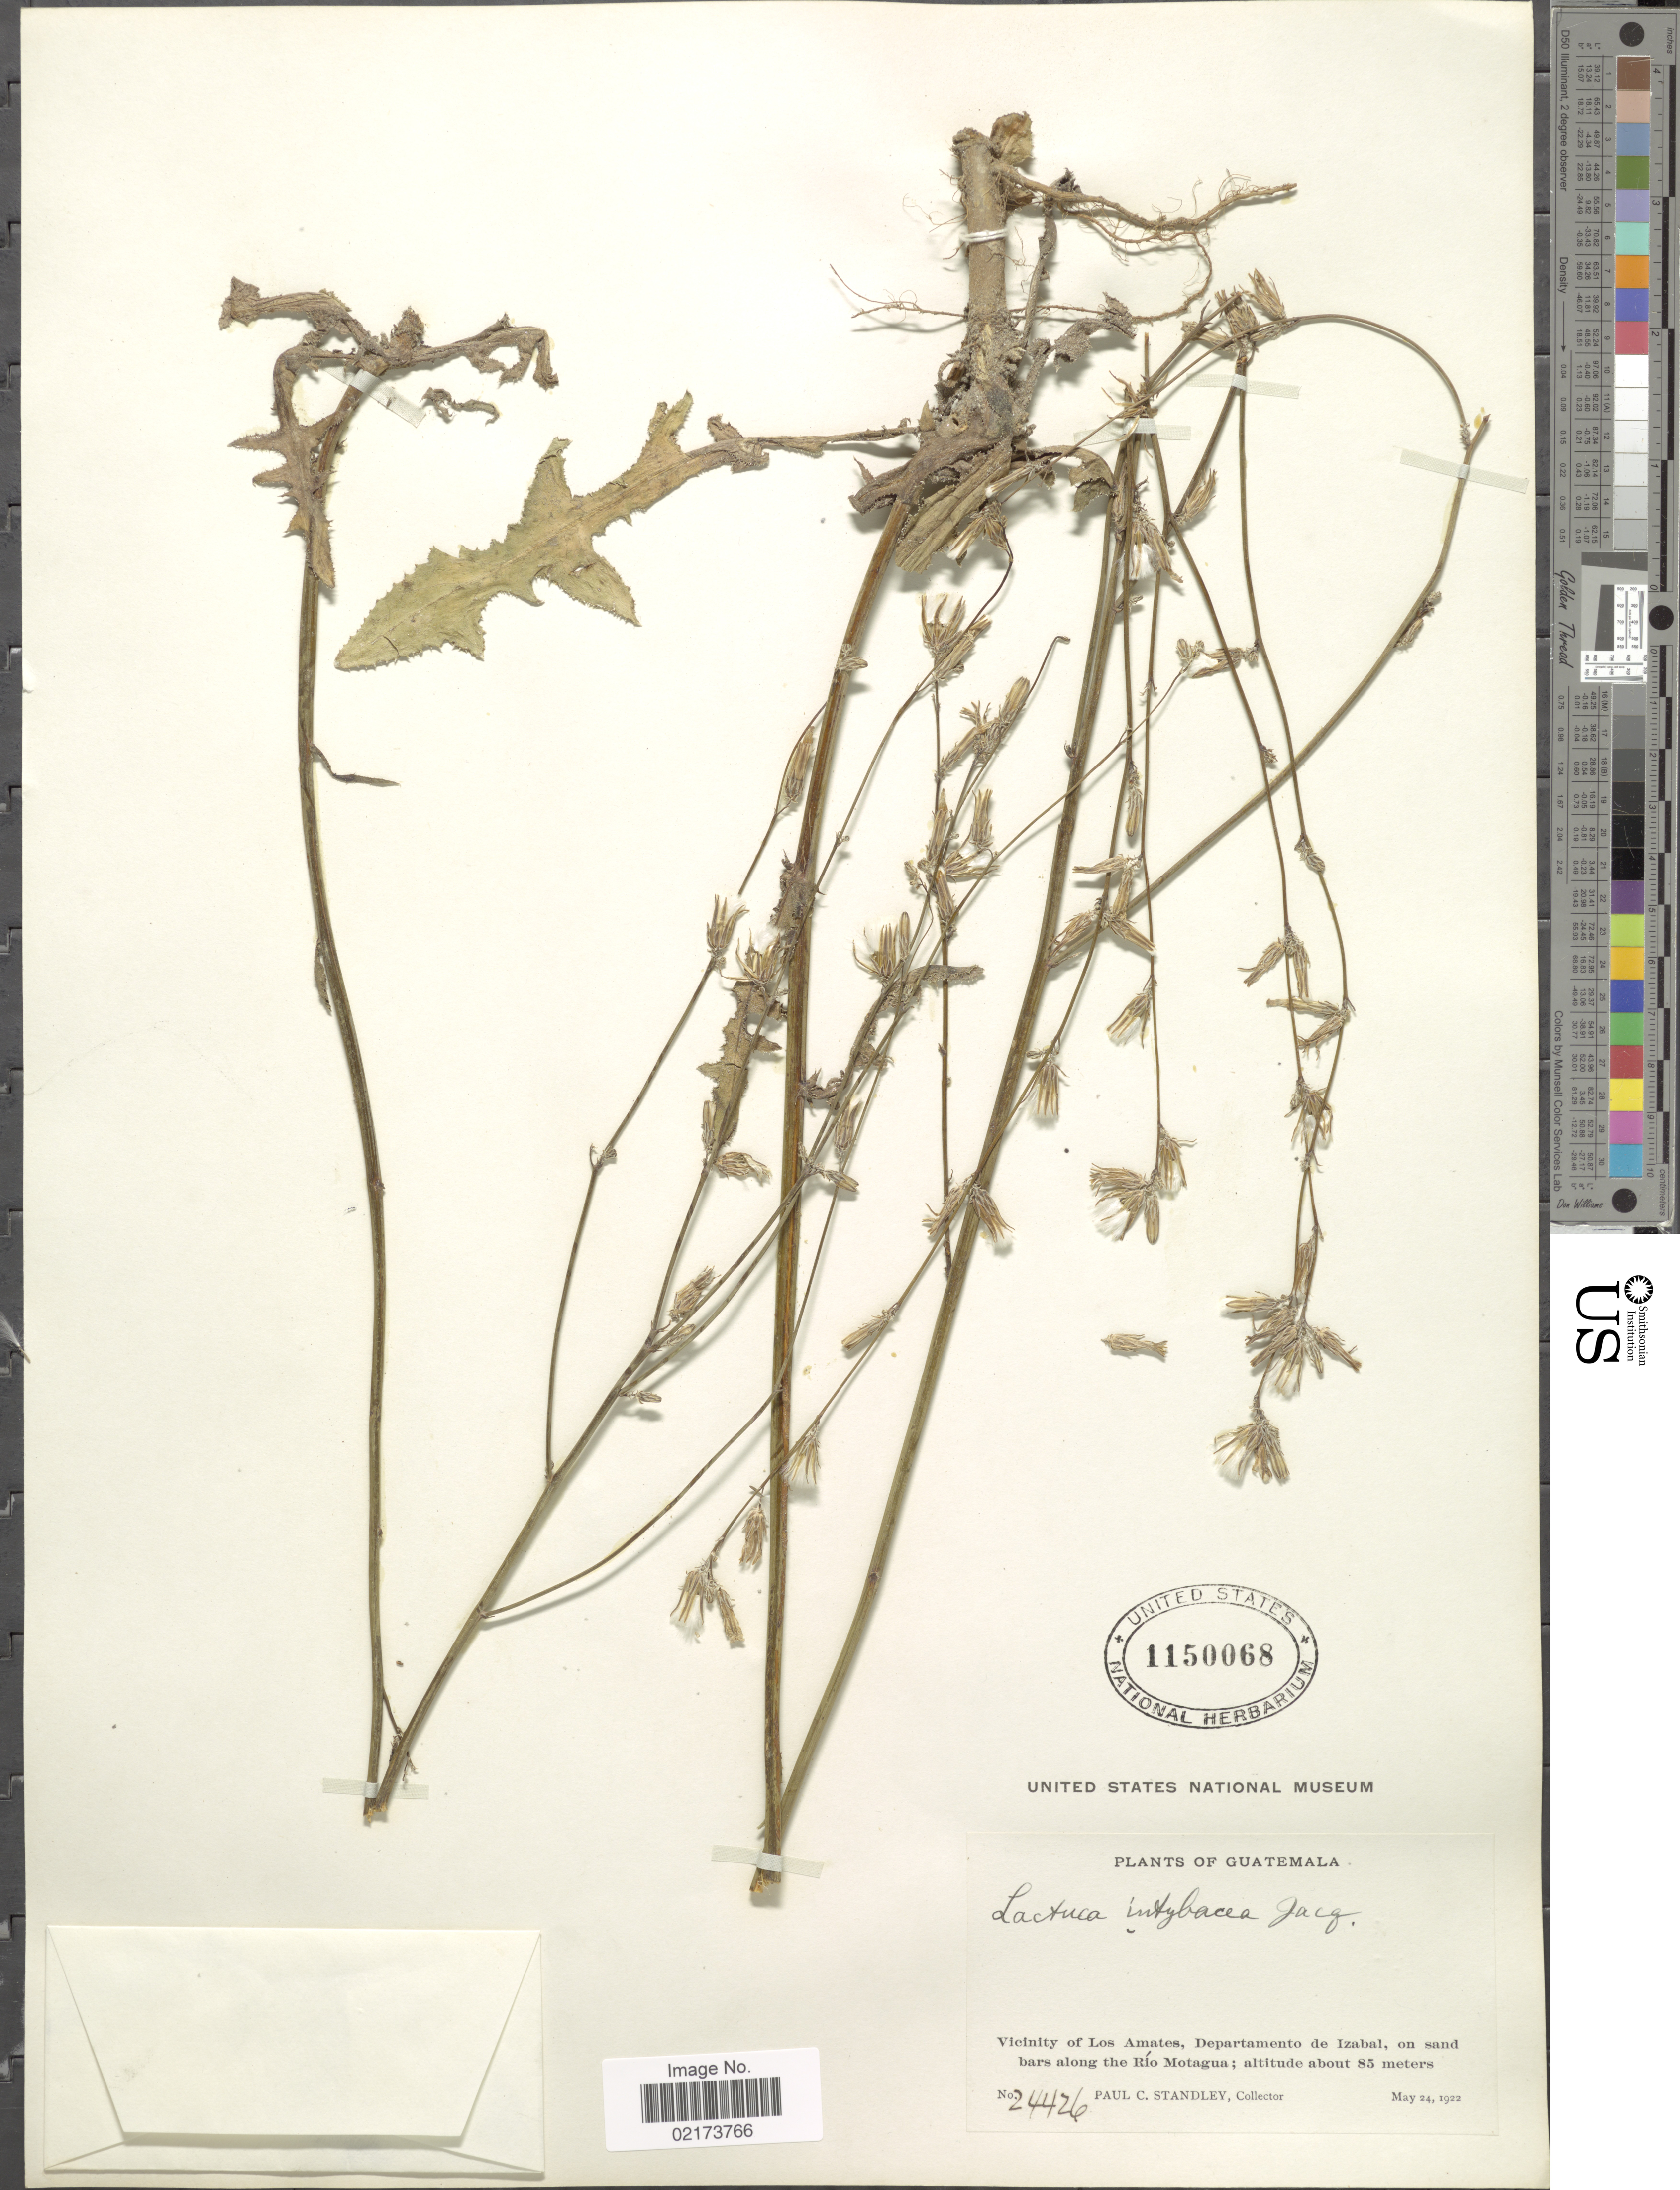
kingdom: Plantae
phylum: Tracheophyta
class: Magnoliopsida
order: Asterales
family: Asteraceae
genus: Lactuca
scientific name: Lactuca intybacea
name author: (Jacq.) P. Beauv.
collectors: P. C. Standley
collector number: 24426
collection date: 1922-05-24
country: Guatemala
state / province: Izabal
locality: Vicinity of Los Amates, along the Rio Motagua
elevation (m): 85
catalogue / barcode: US 1150068